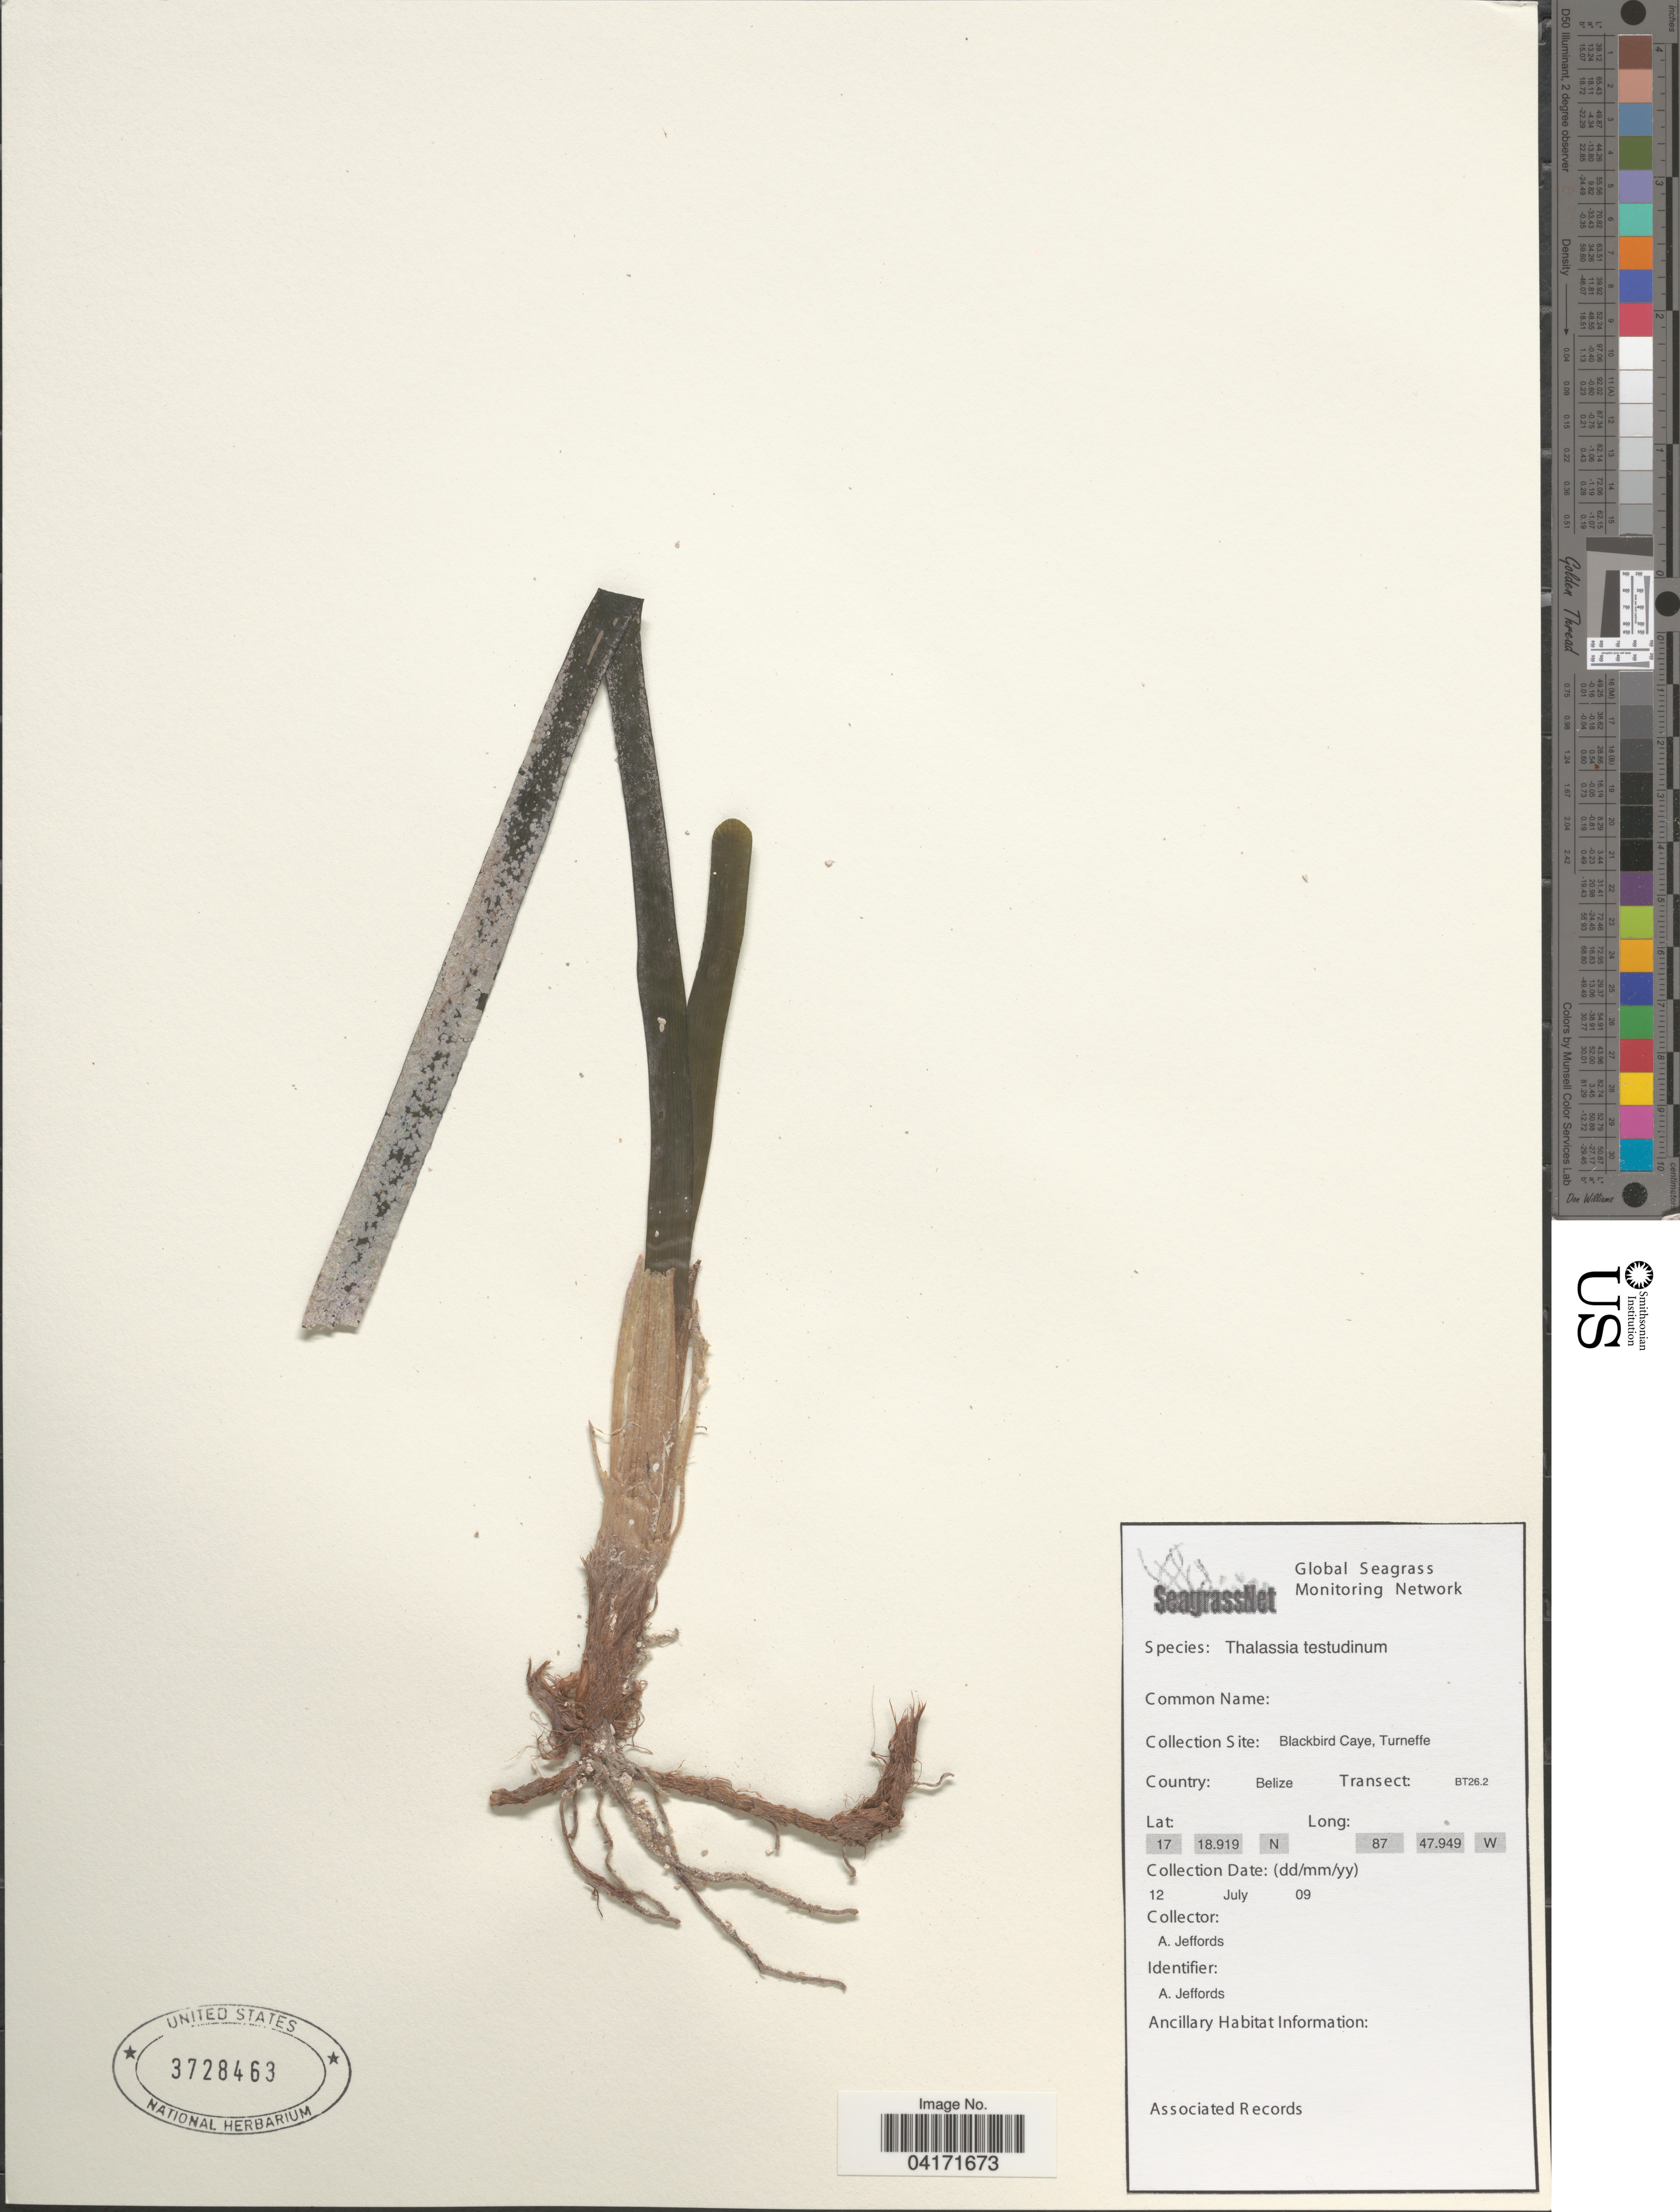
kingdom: Plantae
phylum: Tracheophyta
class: Liliopsida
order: Alismatales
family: Hydrocharitaceae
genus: Thalassia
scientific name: Thalassia testudinum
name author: Banks & Sol. ex K.D. Koenig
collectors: A. Jeffords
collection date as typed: Transcribed d/m/y: 12/7/9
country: Belize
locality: Blackbird Caye, Turneffe. Transect: BT26.2.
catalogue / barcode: US 3728463